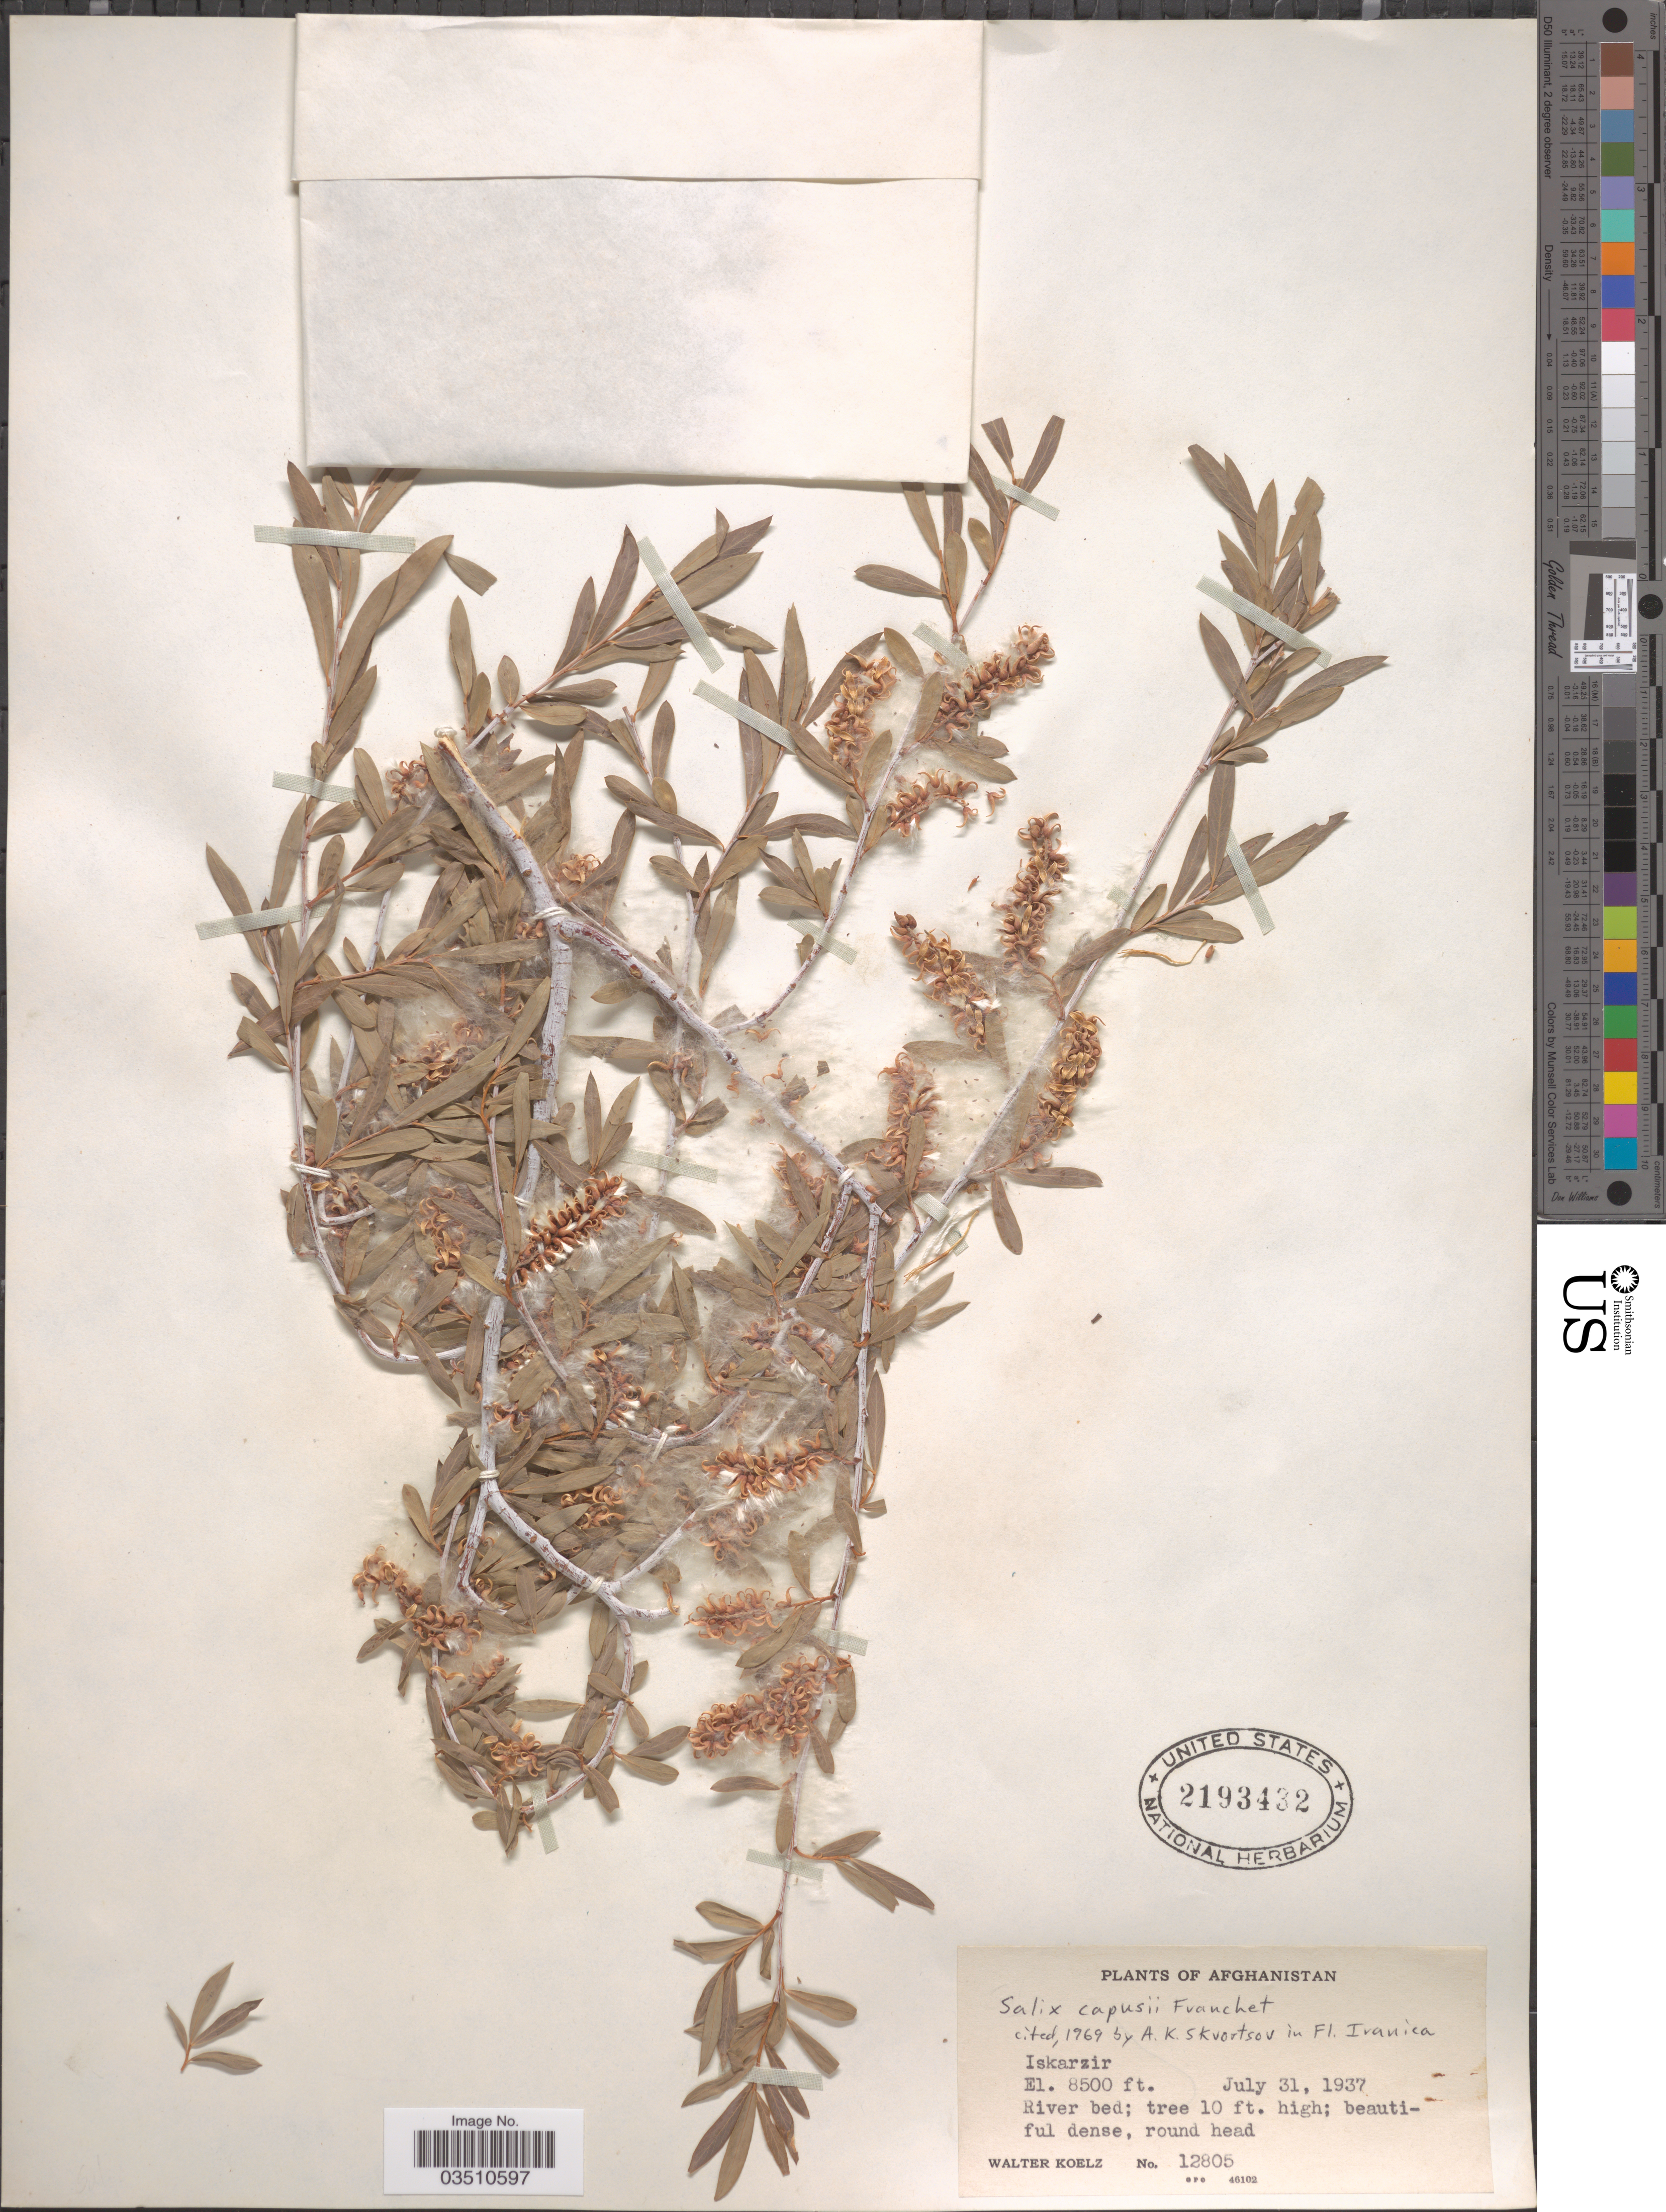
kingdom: Plantae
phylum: Tracheophyta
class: Magnoliopsida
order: Malpighiales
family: Salicaceae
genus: Salix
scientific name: Salix capusii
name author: Franch.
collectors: W. N. Koelz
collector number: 12805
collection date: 1937-07-31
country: Afghanistan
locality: Iskarzir.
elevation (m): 2591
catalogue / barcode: US 2193432